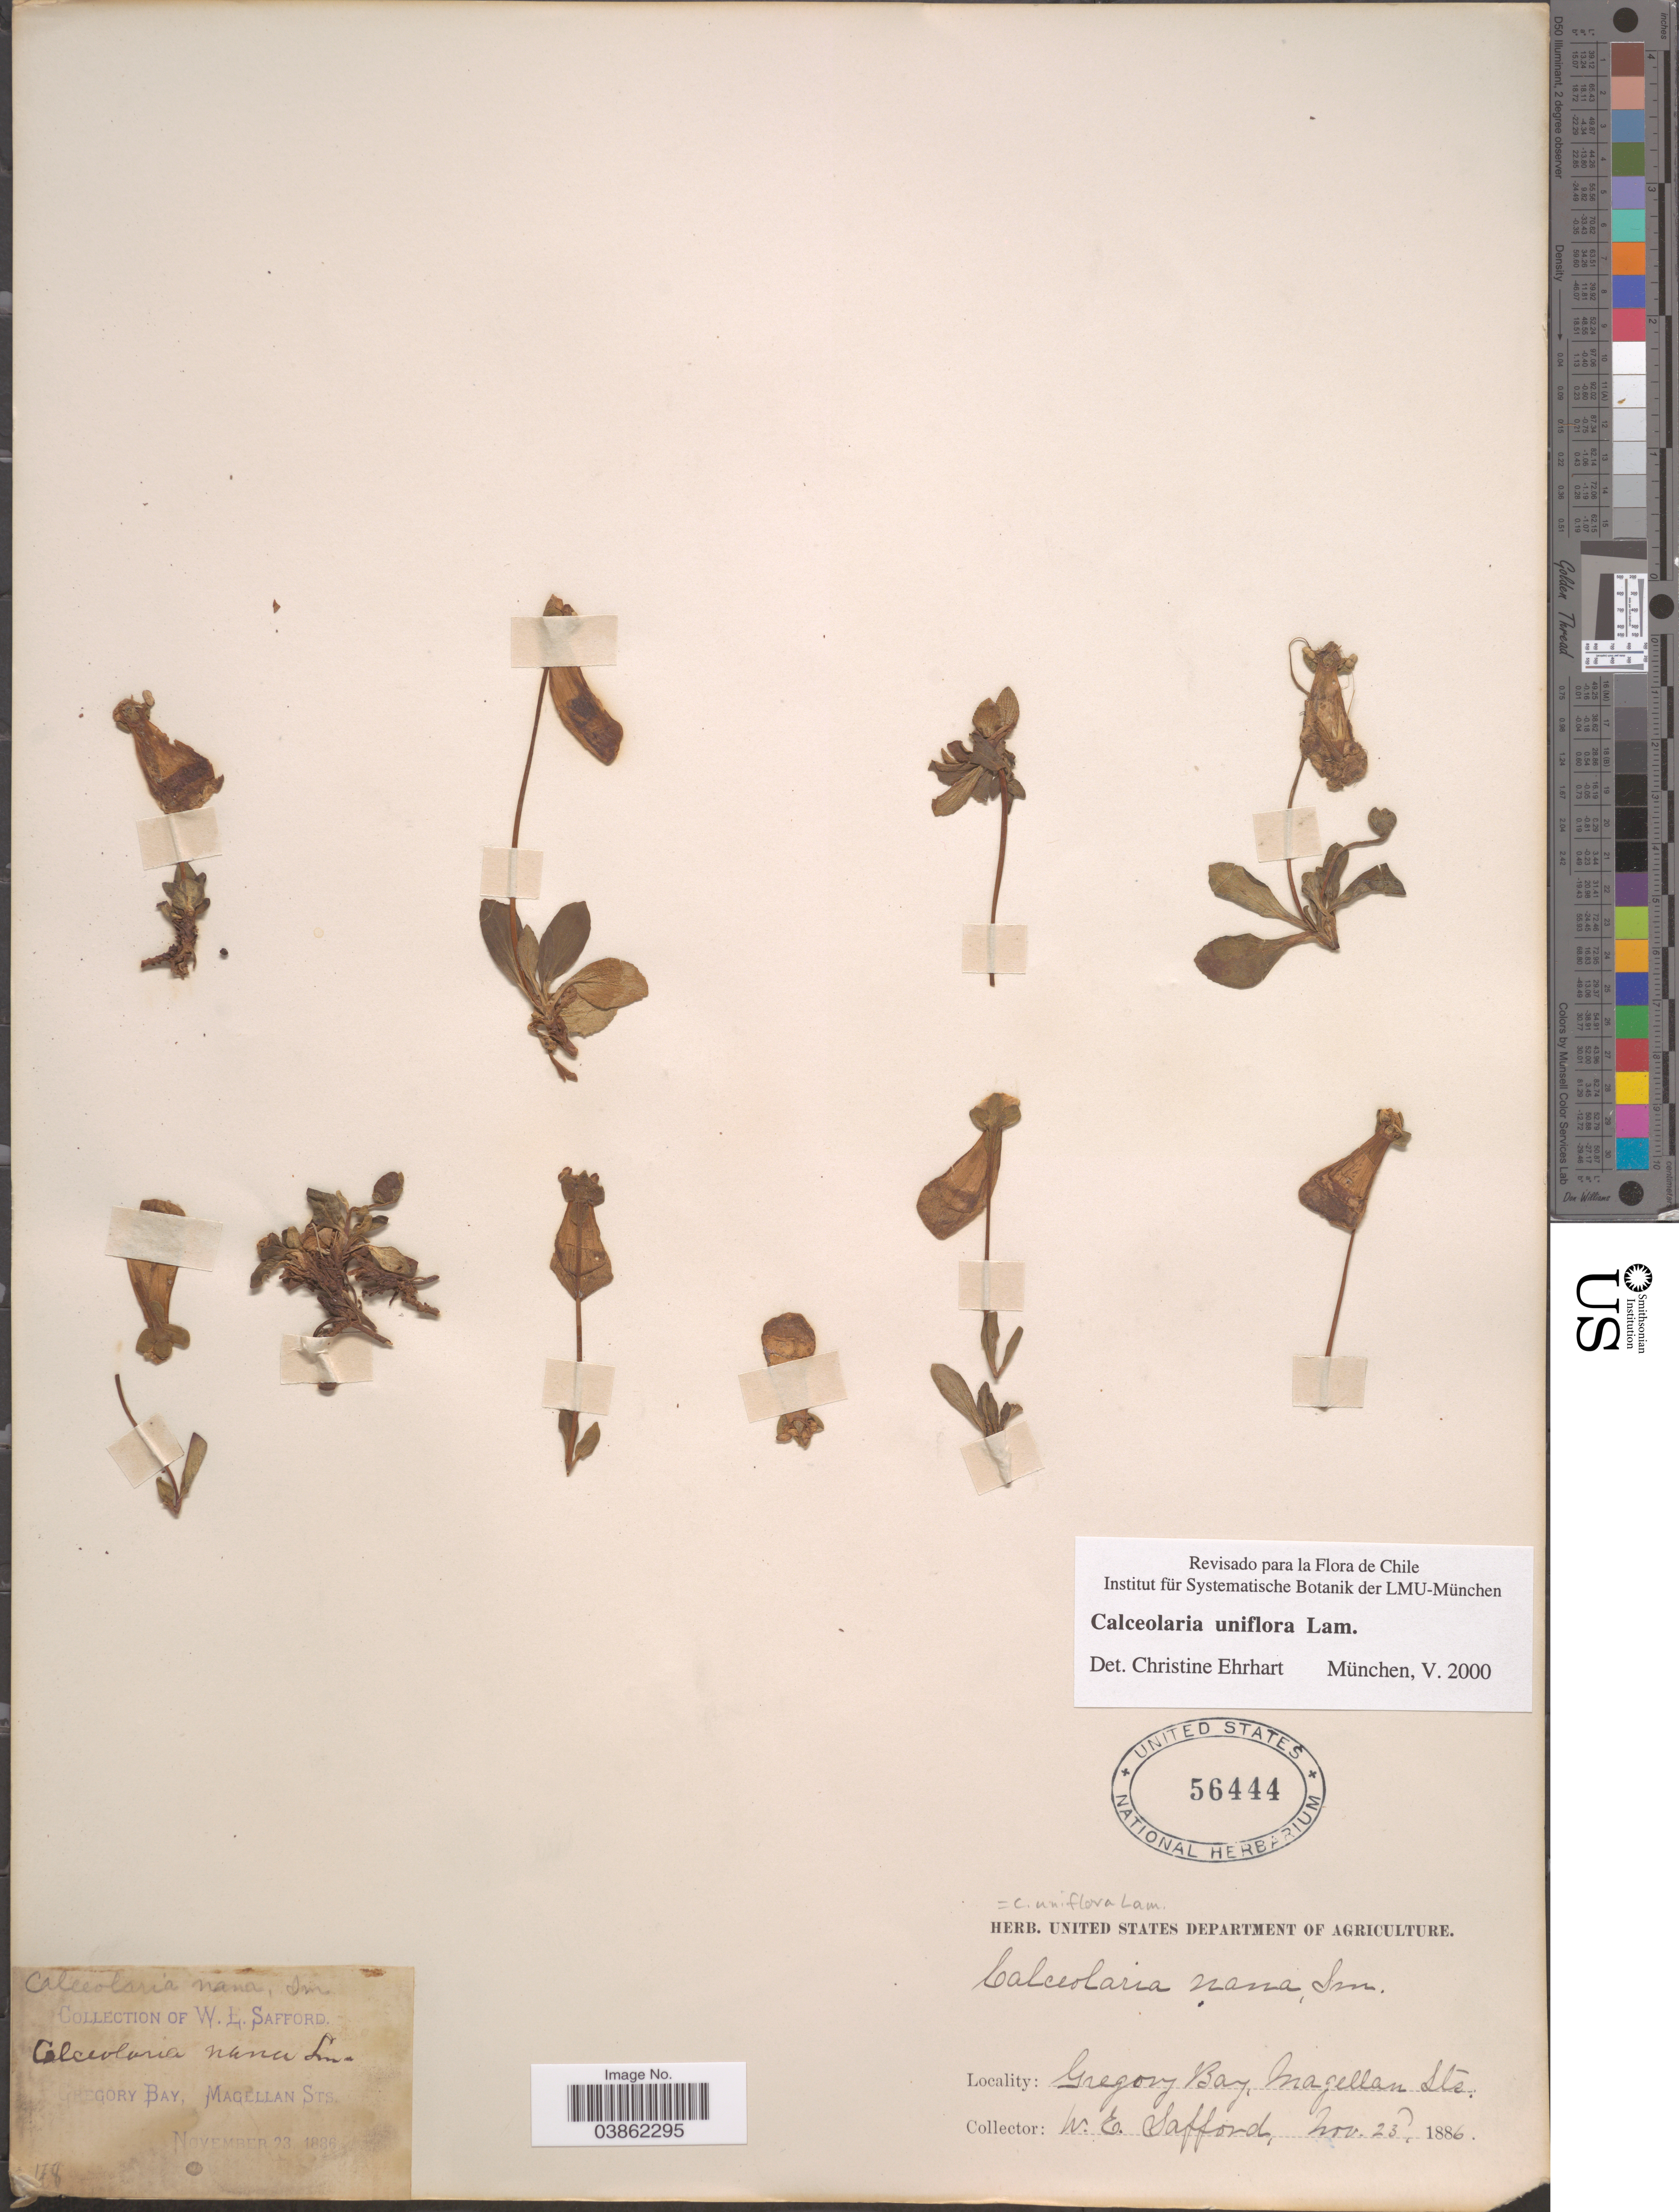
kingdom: Plantae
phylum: Tracheophyta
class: Magnoliopsida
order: Lamiales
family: Calceolariaceae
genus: Calceolaria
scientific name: Calceolaria uniflora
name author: Lam.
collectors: W. E. Safford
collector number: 178*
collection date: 1886-11-23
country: Chile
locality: Gregory Bay, Magellan Sts.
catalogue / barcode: US 56444